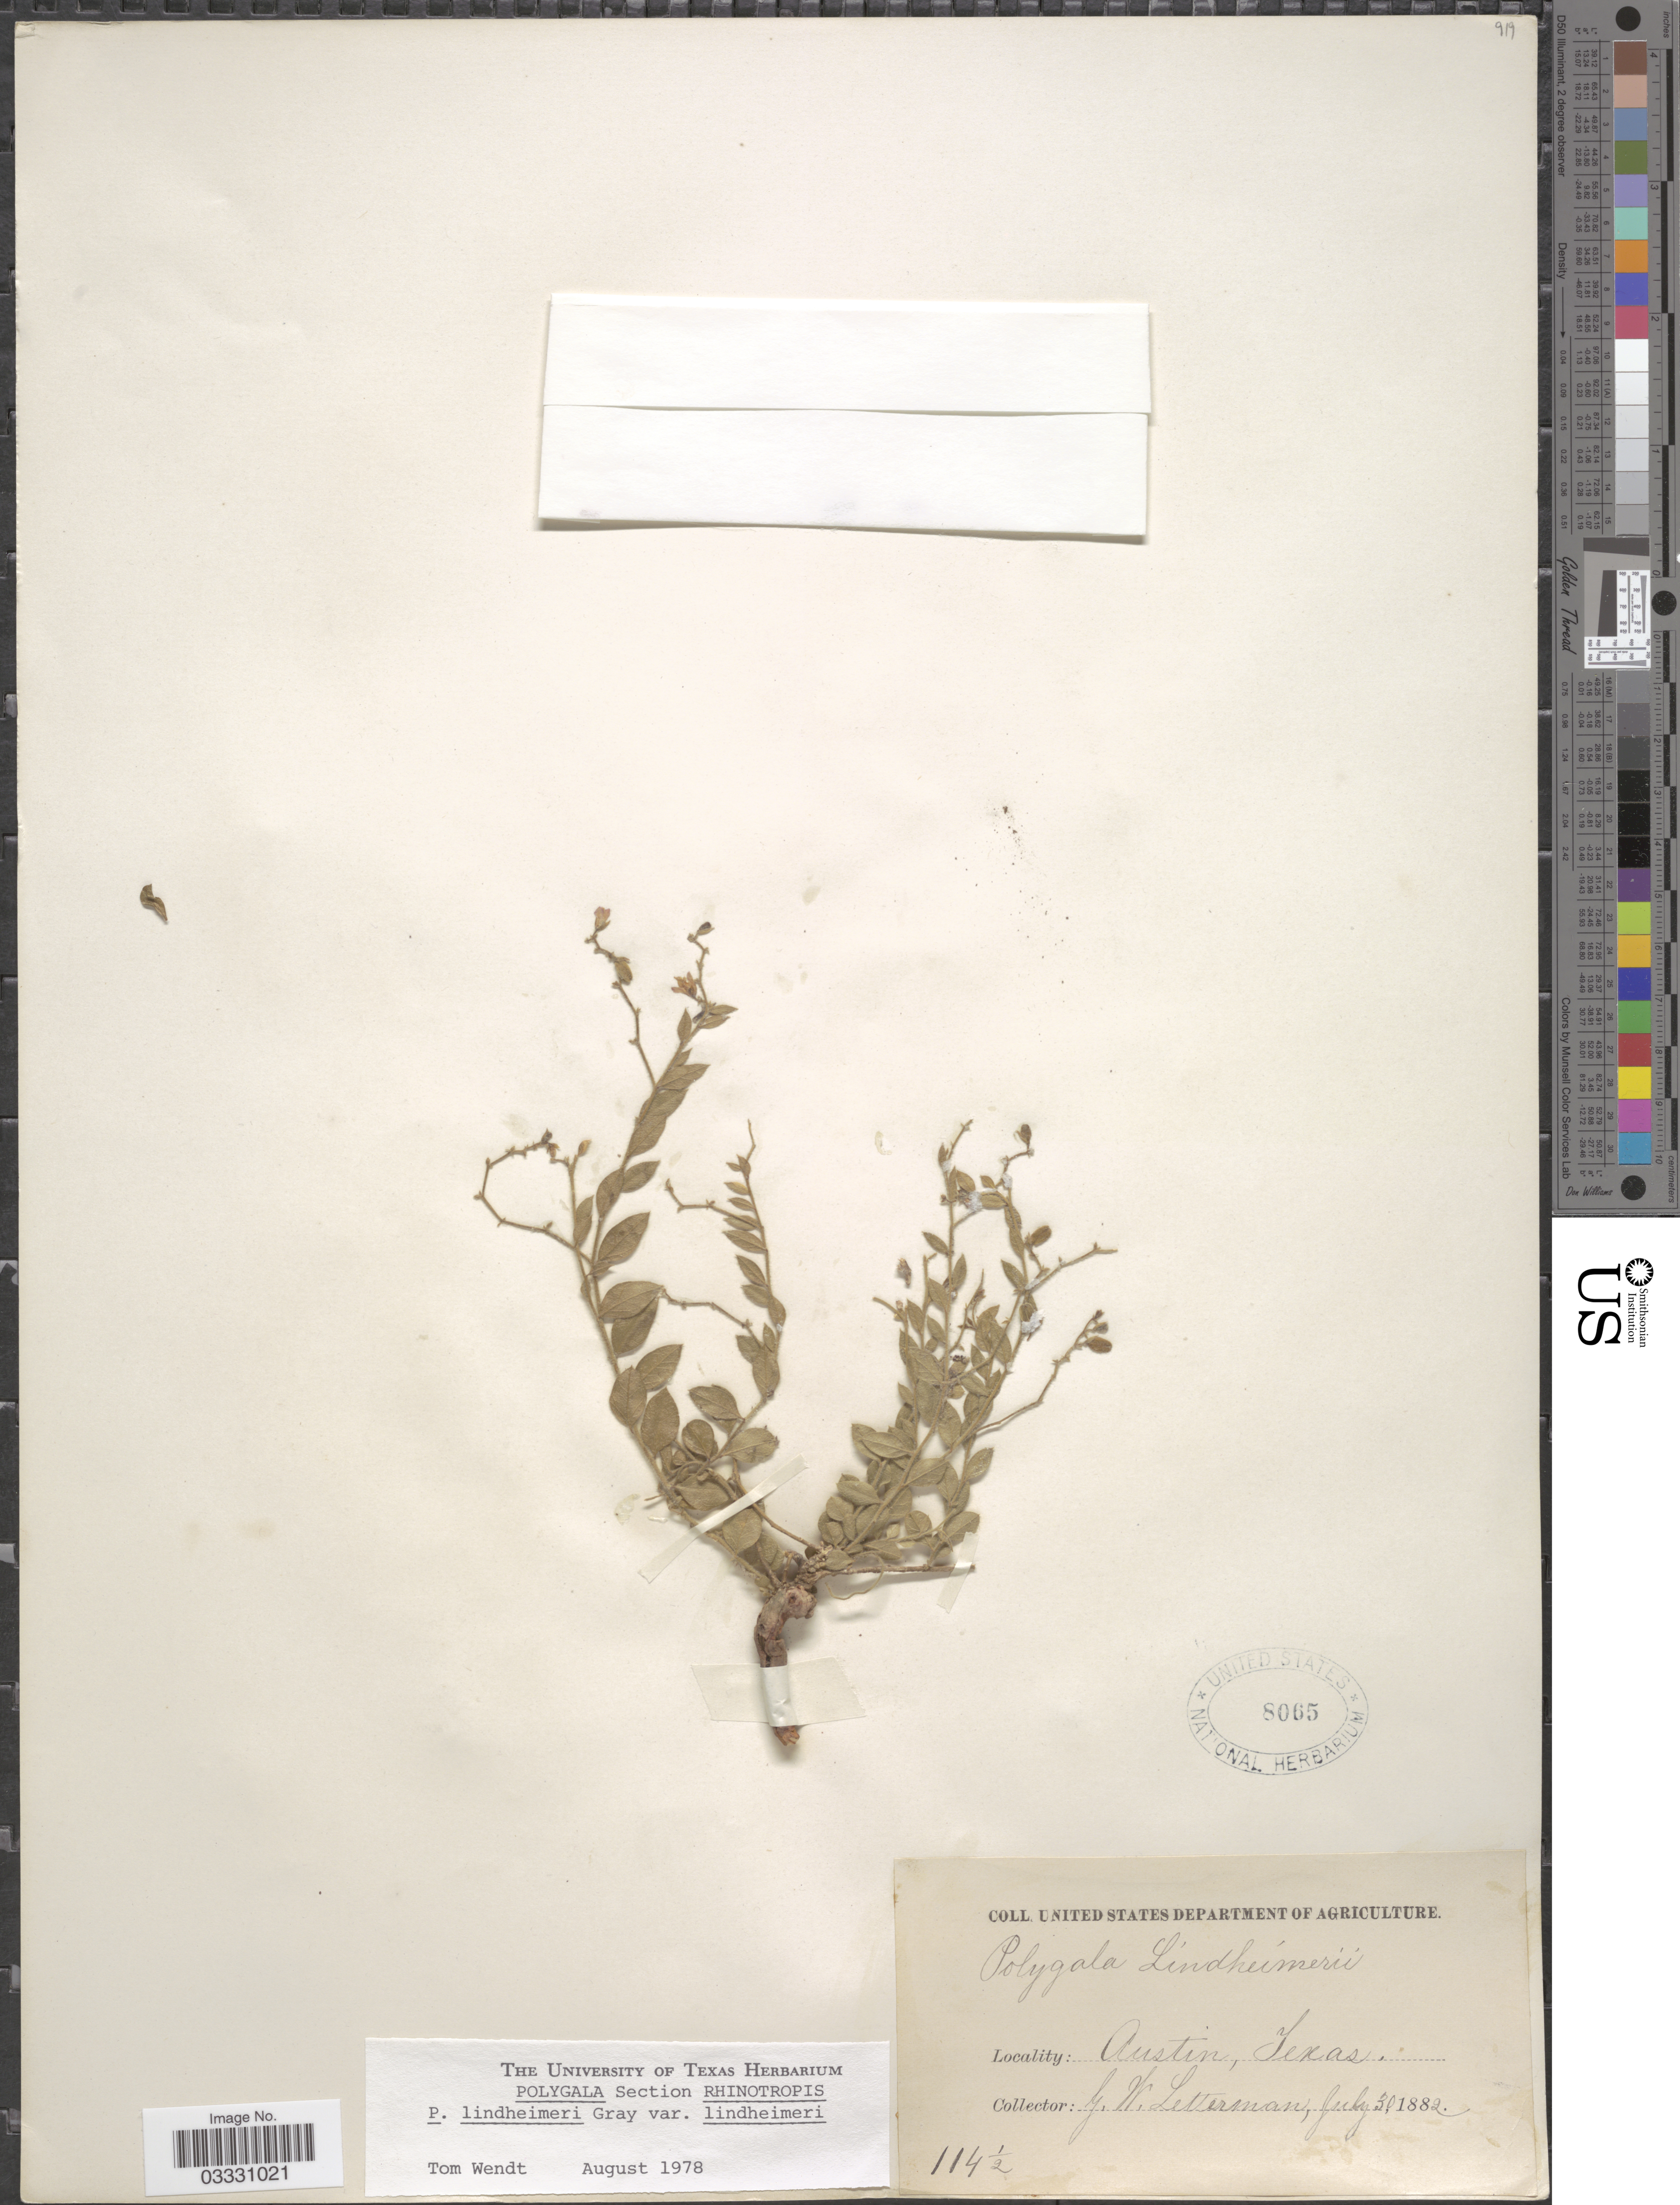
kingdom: Plantae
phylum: Tracheophyta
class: Magnoliopsida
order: Fabales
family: Polygalaceae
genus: Rhinotropis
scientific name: Rhinotropis lindheimeri var. lindheimeri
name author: (A. Gray) J.R. Abbott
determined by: Strong, Mark T., (BOT), Smithsonian Institution - National Museum of Natural History (UNITED STATES)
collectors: G. W. Letterman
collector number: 114½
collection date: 1882-07-30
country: United States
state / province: Texas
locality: Austin.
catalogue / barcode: US 8065